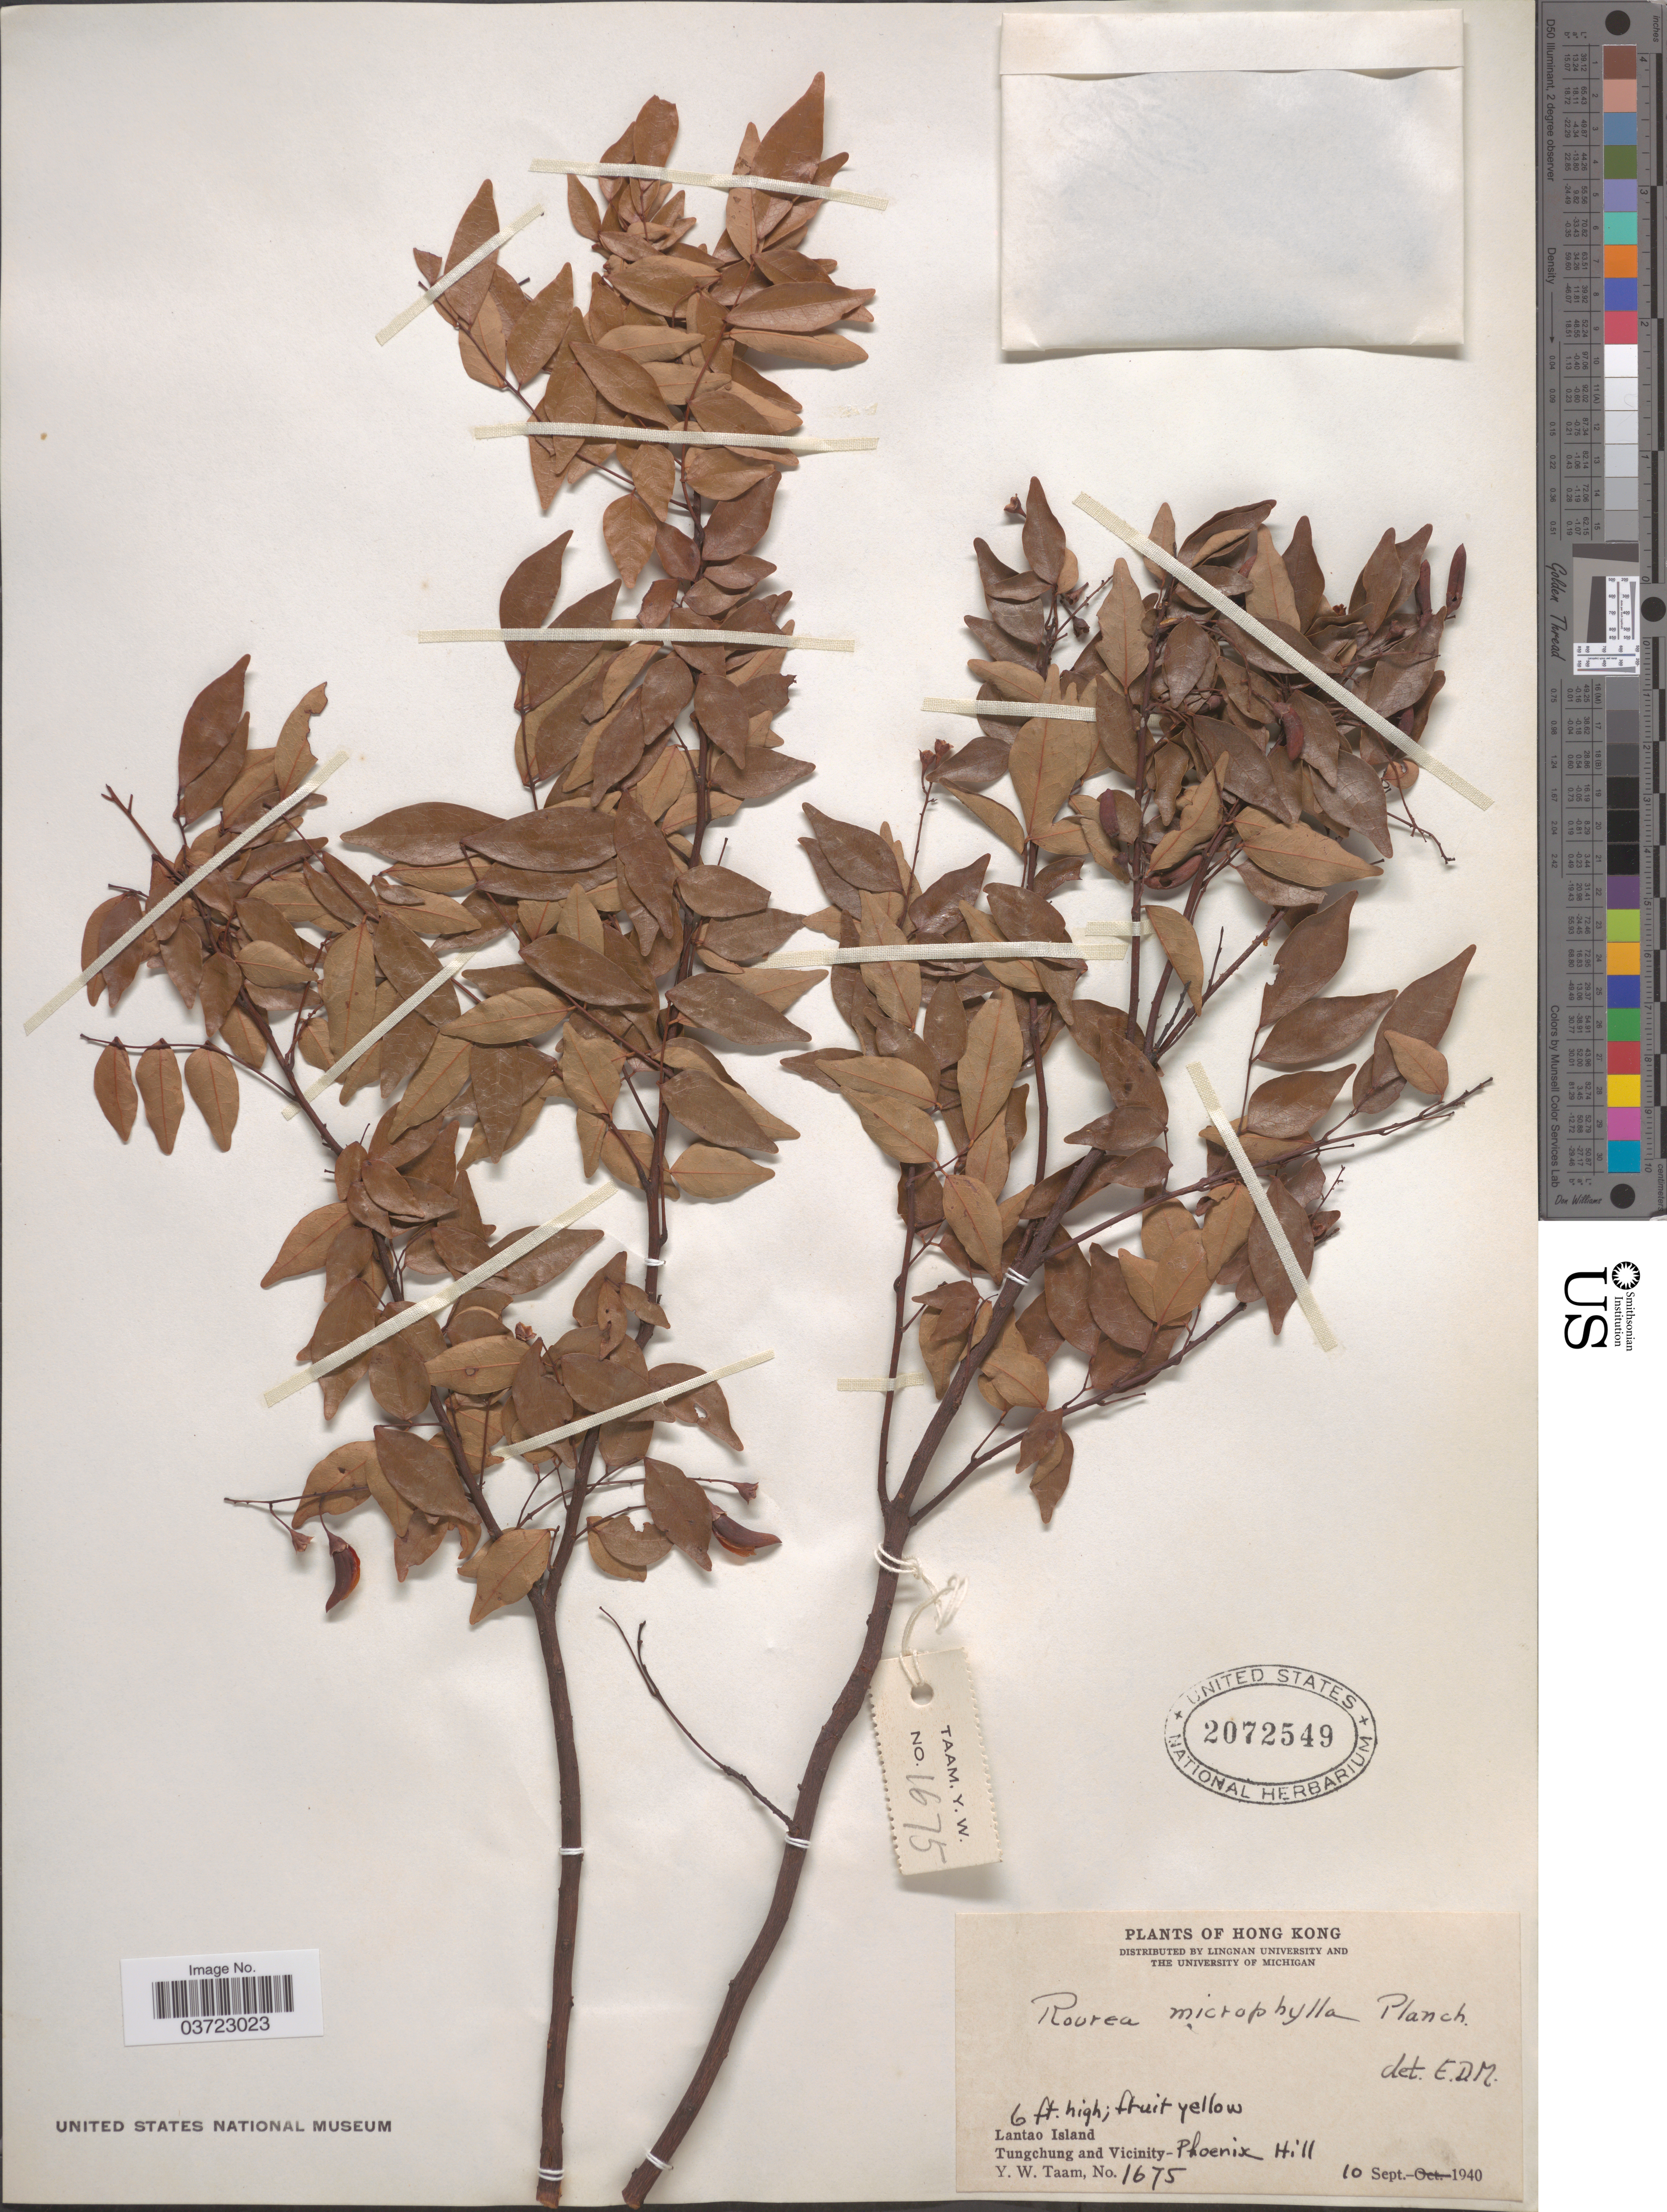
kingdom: Plantae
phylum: Tracheophyta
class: Magnoliopsida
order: Oxalidales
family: Connaraceae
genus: Rourea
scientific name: Rourea microphylla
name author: (Hook. & Arn.) Planch.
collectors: Y. W. Taam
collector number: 1675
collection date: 1940-09-10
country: China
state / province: Hong Kong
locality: Lantao Island. Tungchun and Vicinity-Phoenix Hill.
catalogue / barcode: US 2072549